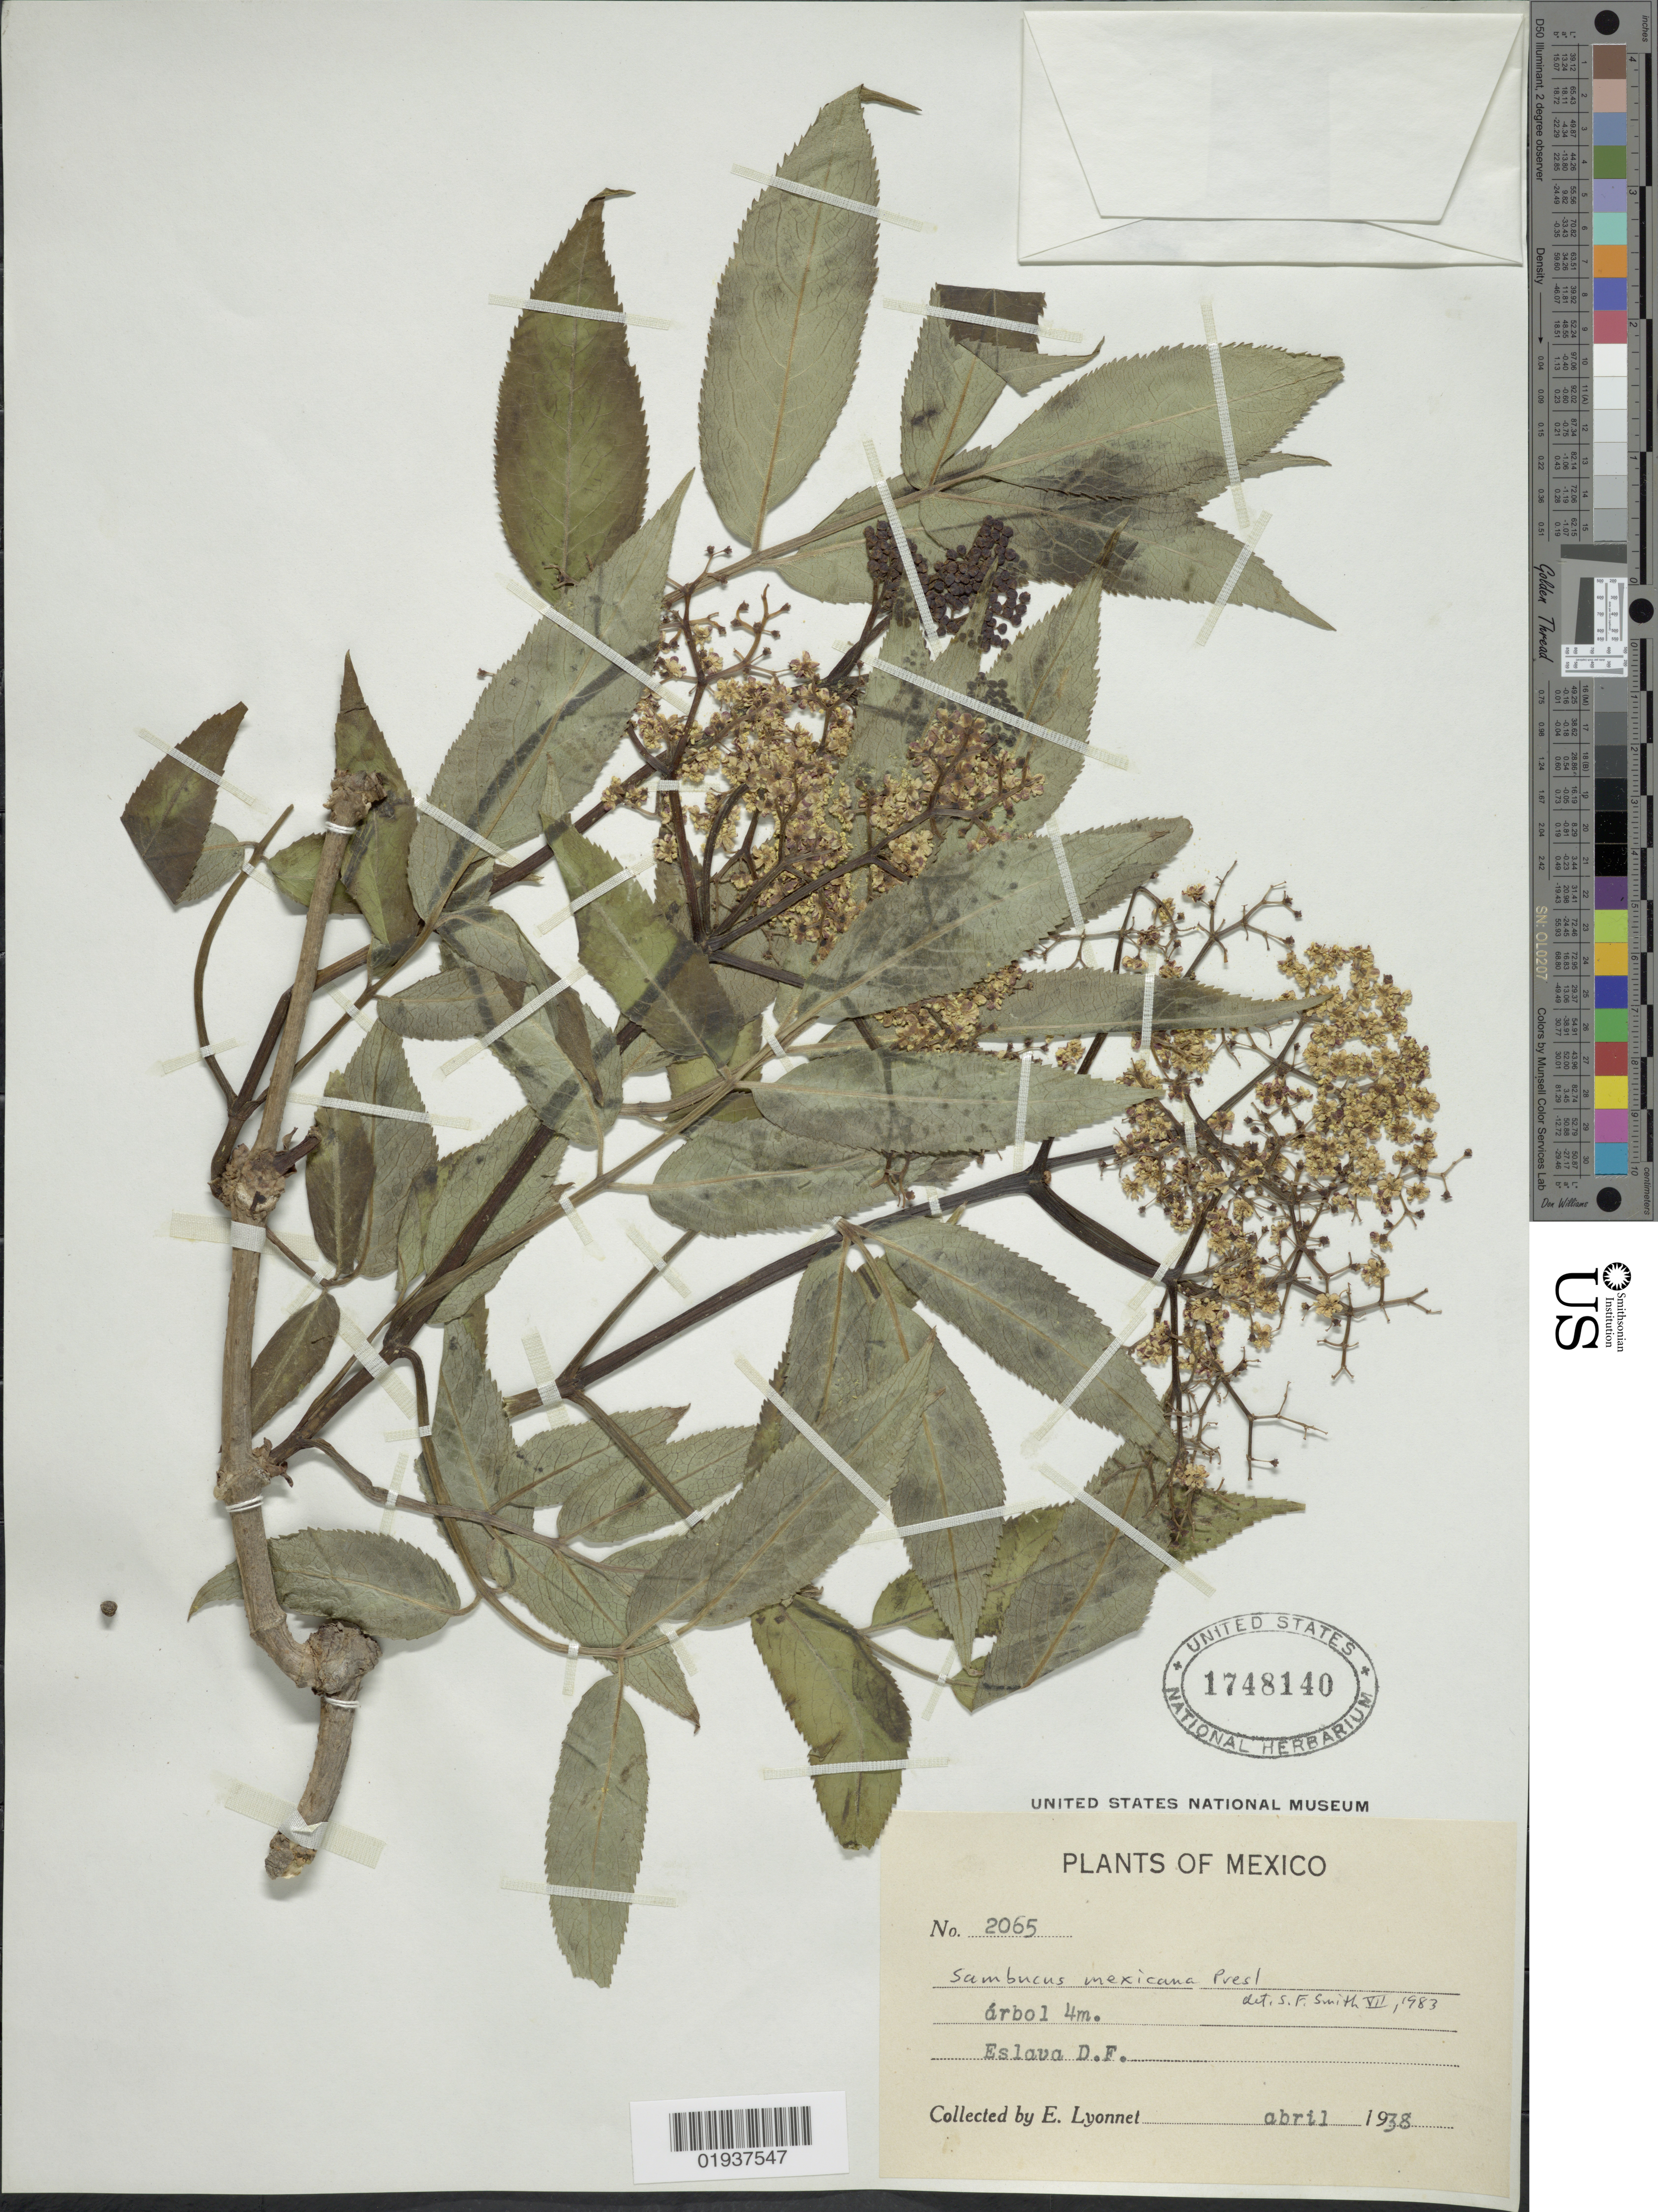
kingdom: Plantae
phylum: Tracheophyta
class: Magnoliopsida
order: Dipsacales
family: Viburnaceae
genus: Sambucus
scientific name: Sambucus mexicana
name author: C. Presl ex DC.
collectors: E. Lyonnet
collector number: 2065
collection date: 1938-04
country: Mexico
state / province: Distrito Federal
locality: Eslava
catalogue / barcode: US 1748140